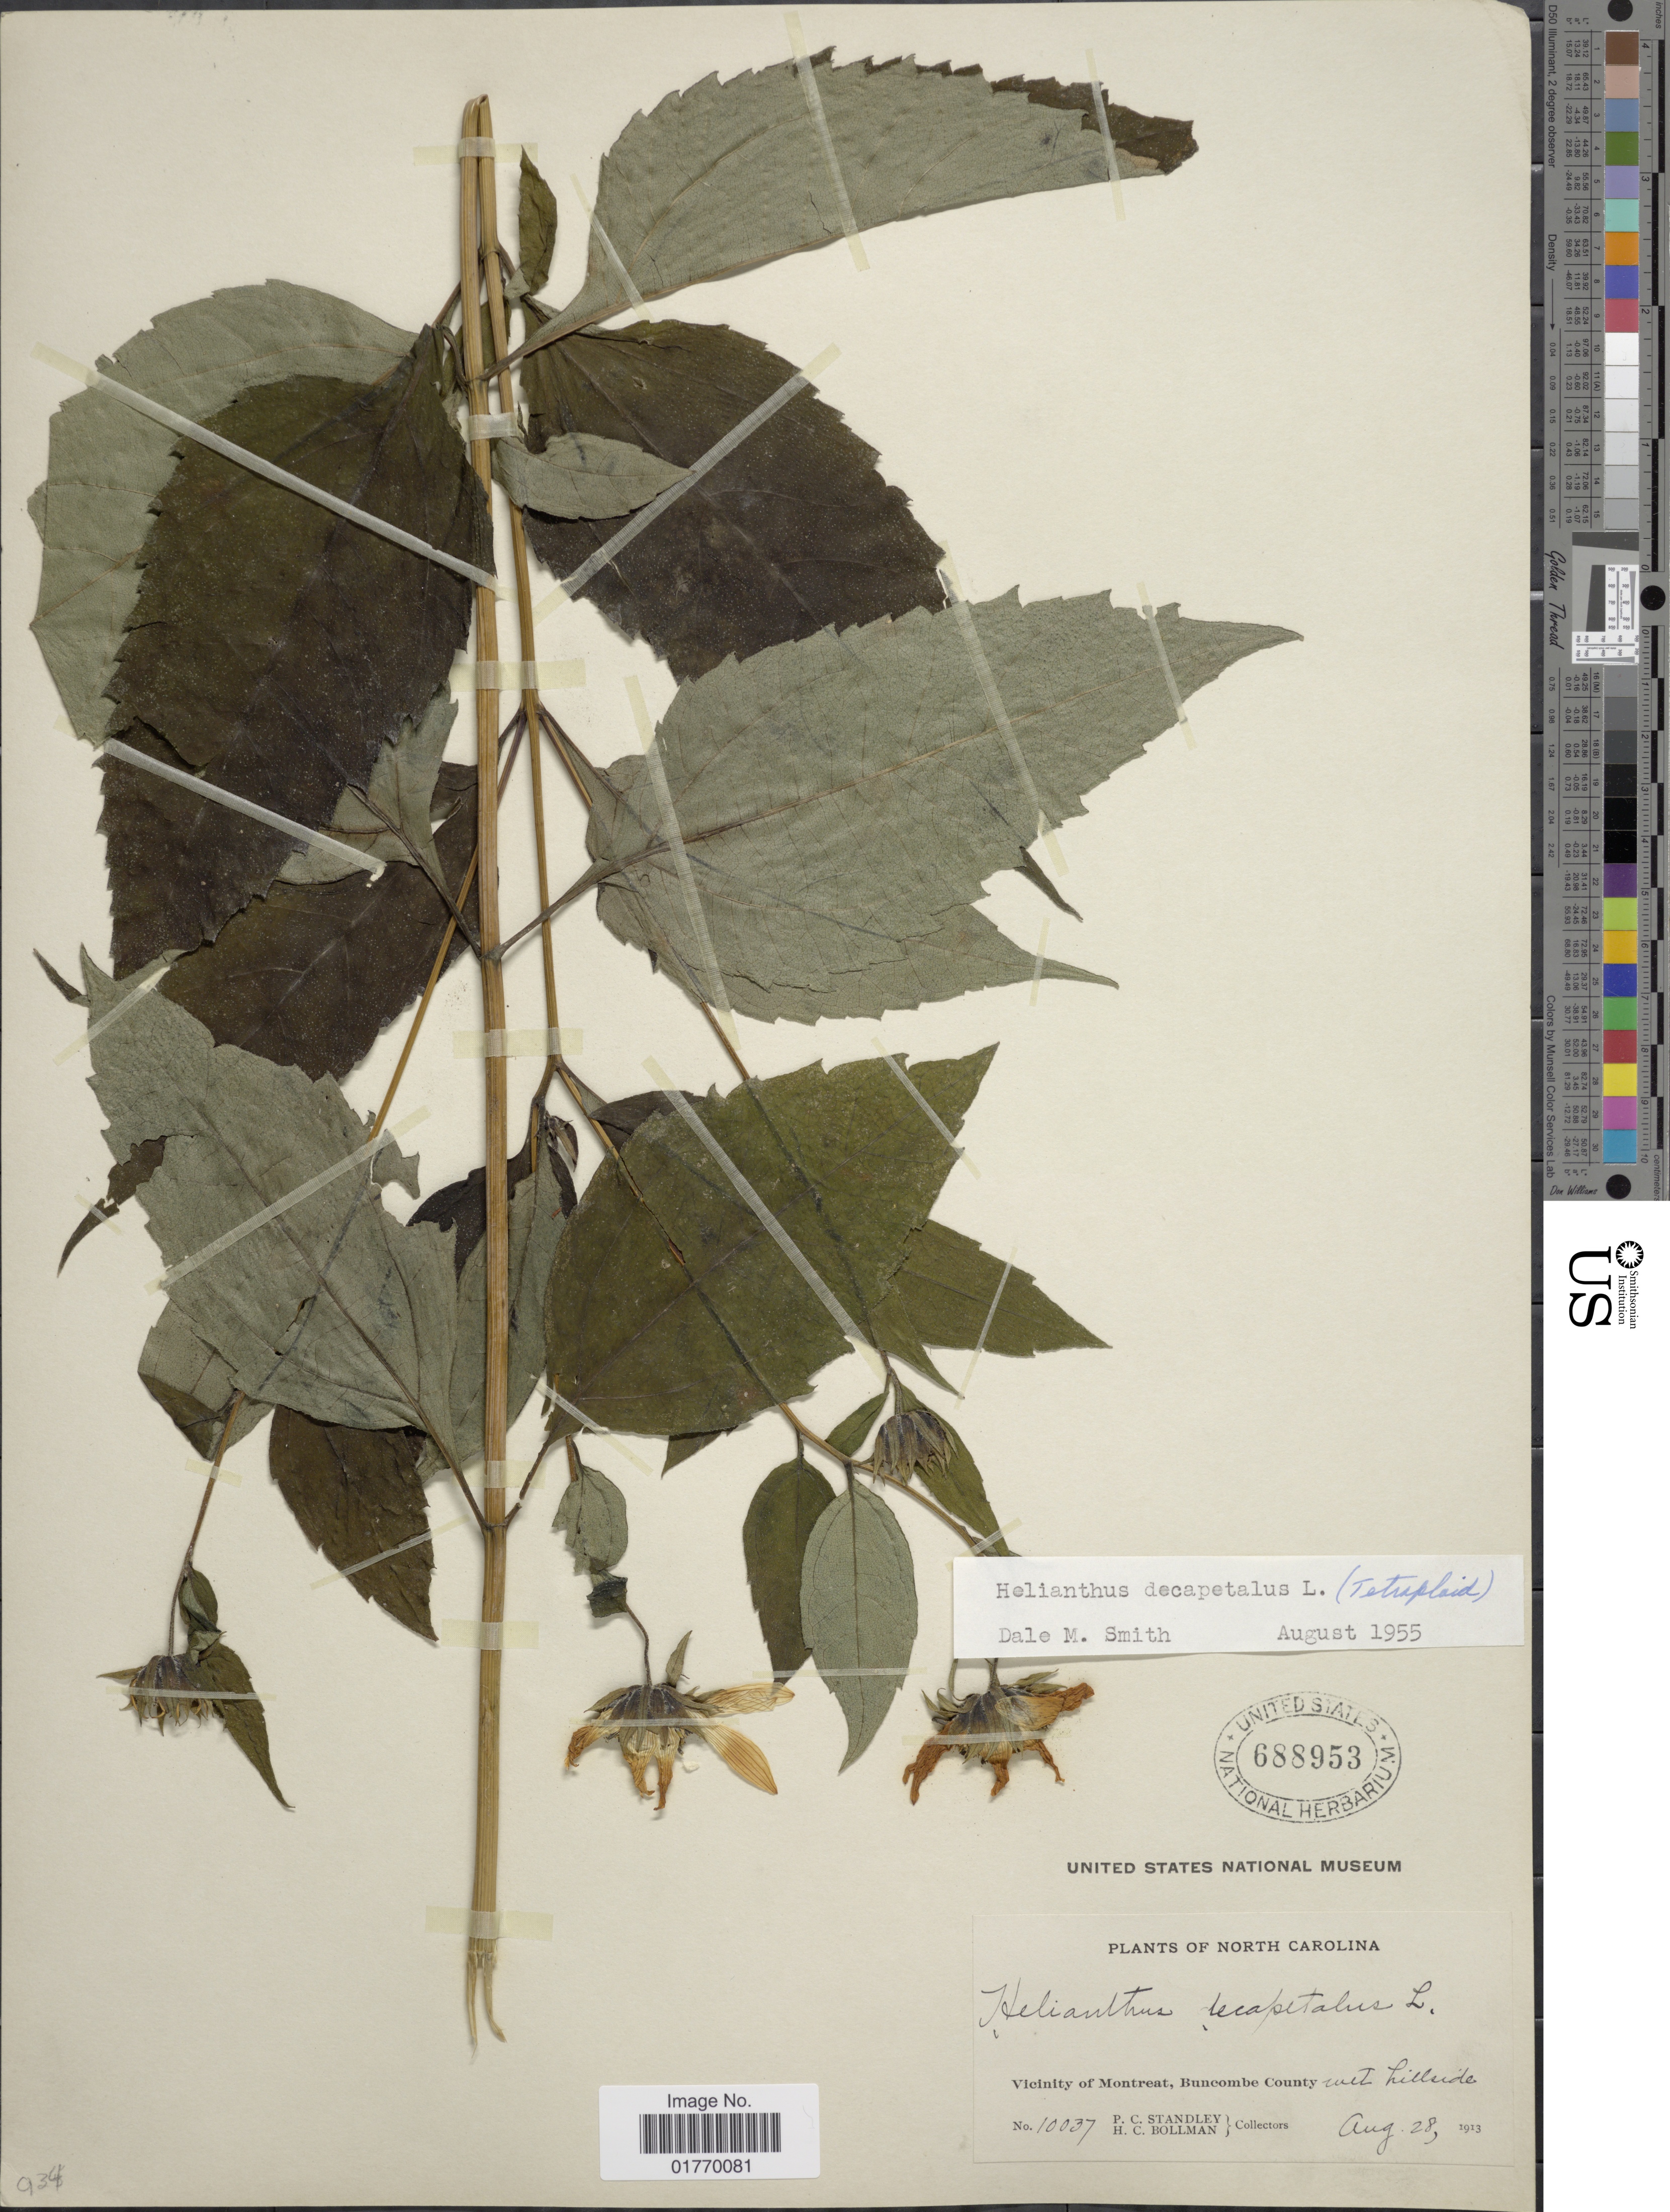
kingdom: Plantae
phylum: Tracheophyta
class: Magnoliopsida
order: Asterales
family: Asteraceae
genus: Helianthus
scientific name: Helianthus decapetalus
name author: L.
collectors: P. C. Standley & H. C. Bollman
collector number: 10037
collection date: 1913-08-28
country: United States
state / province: North Carolina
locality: Vicinity of Montreat, Buncombe County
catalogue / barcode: US 688953